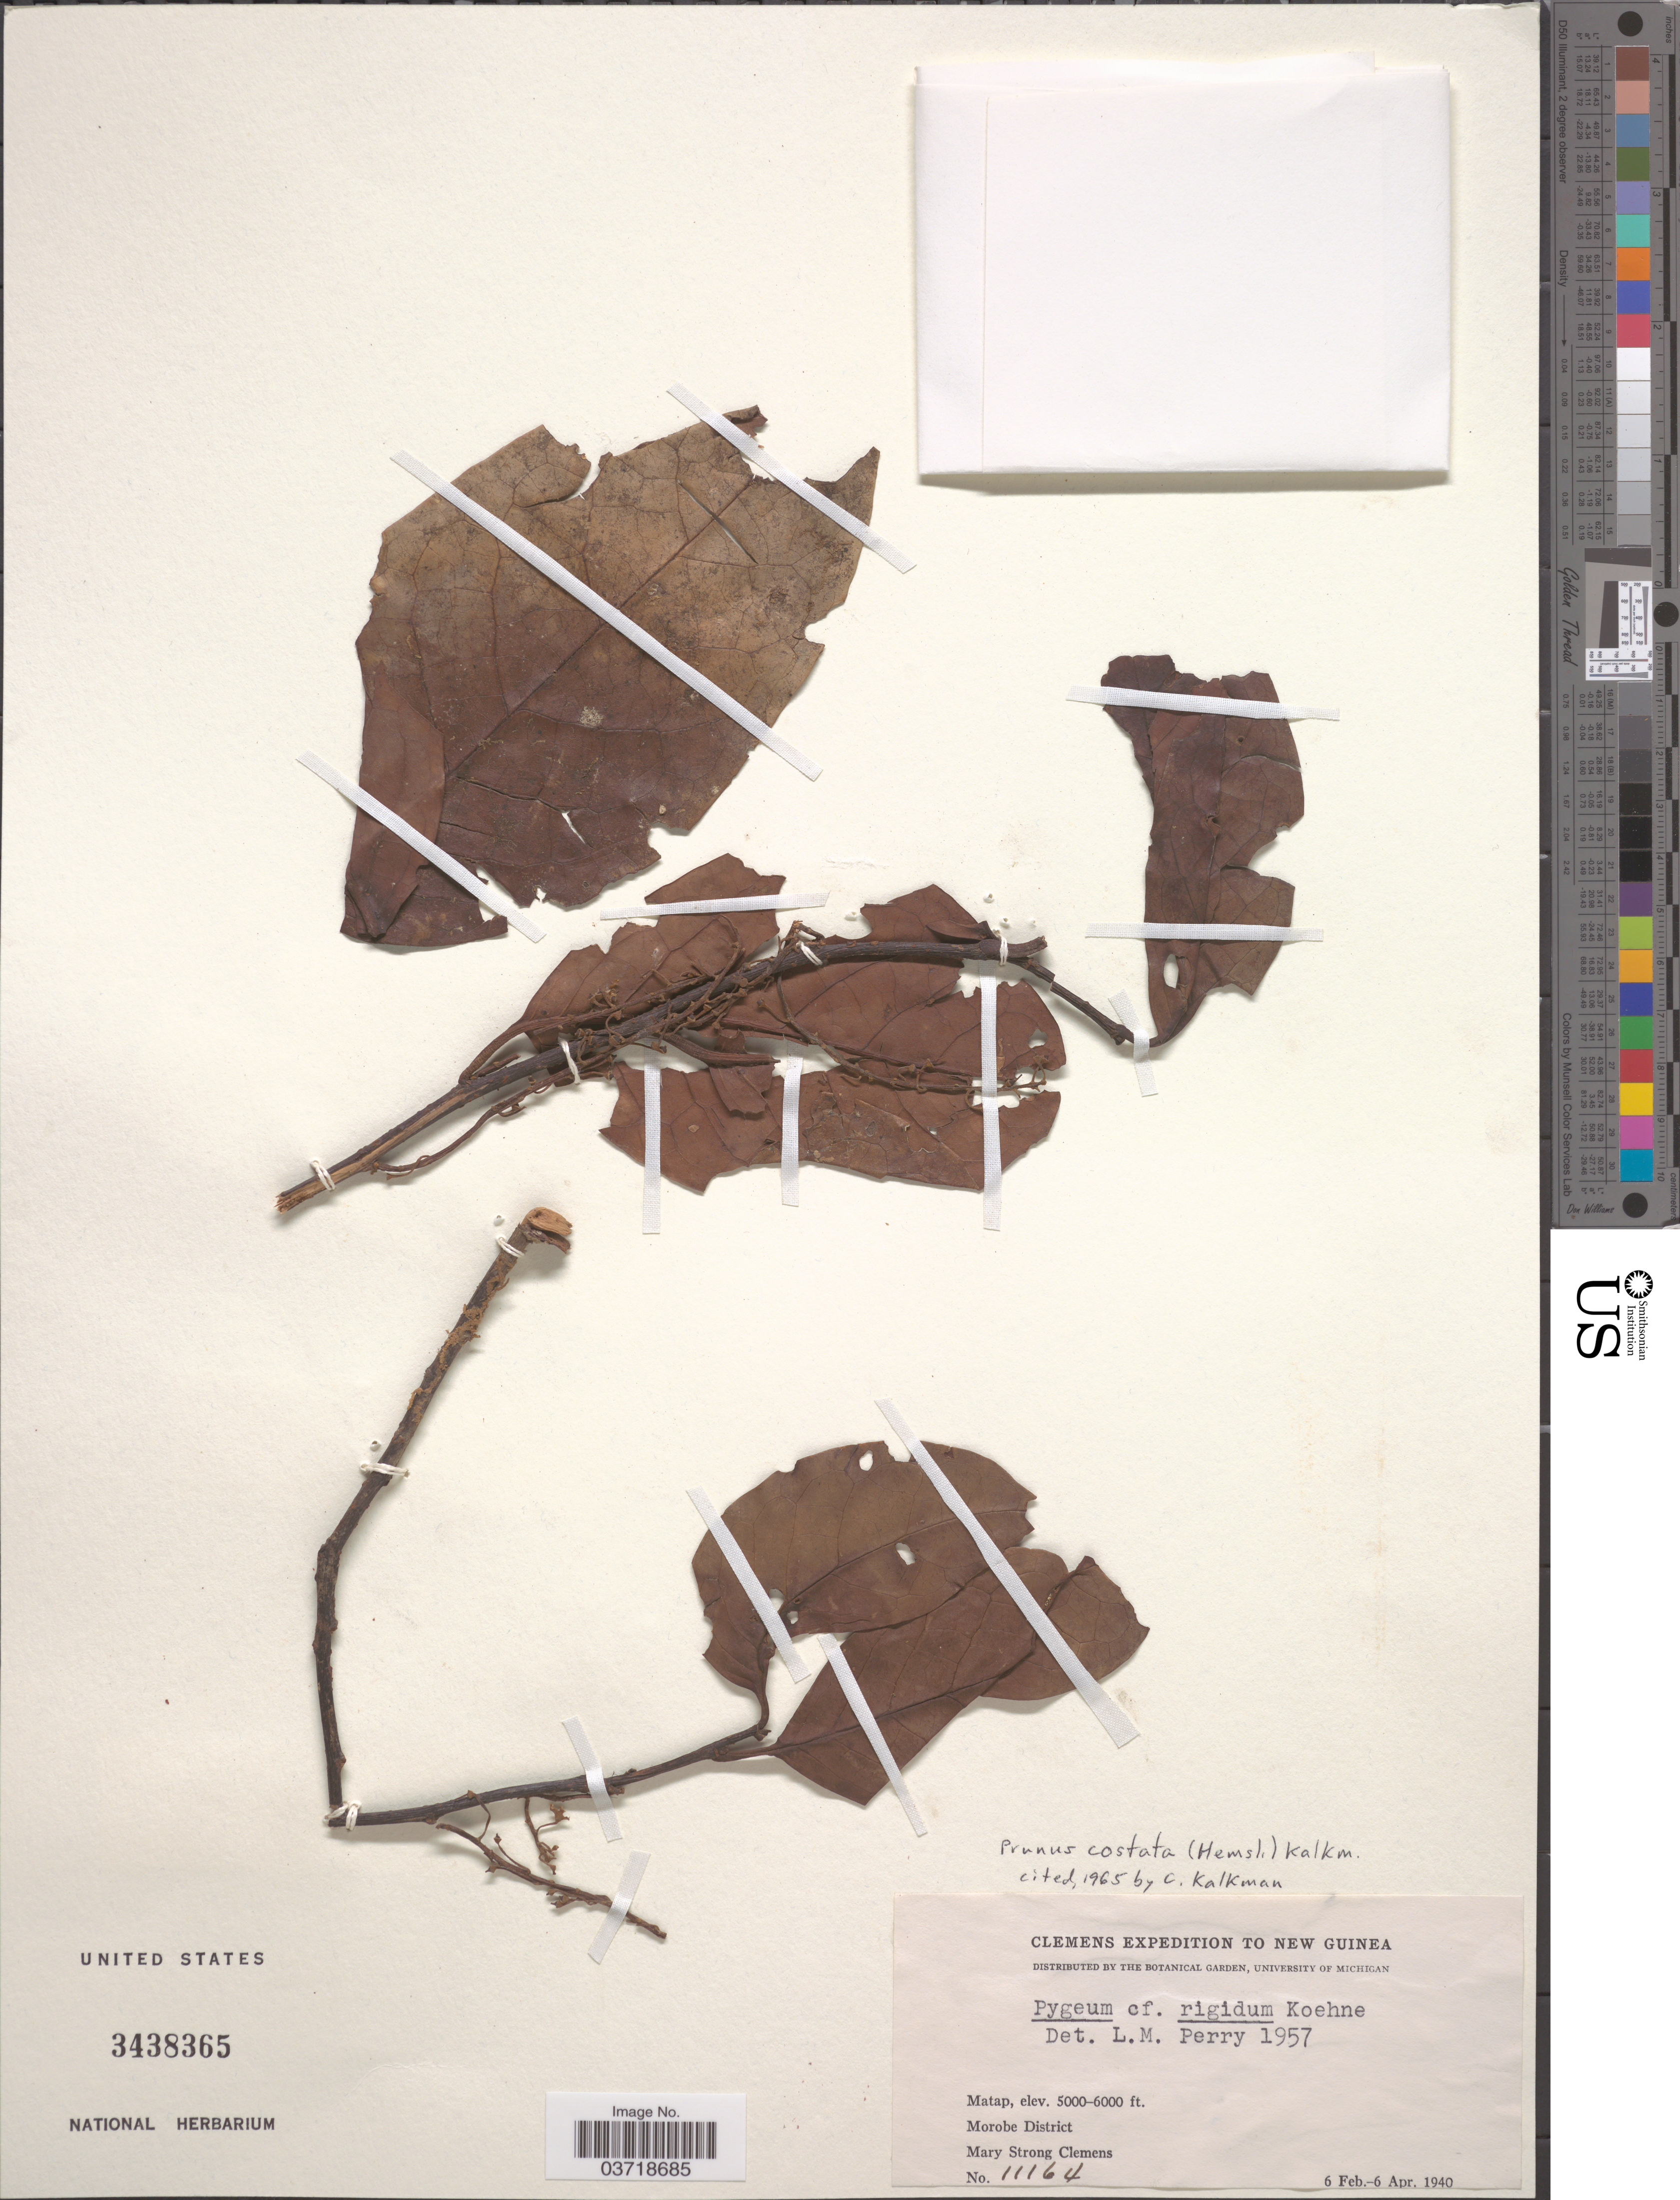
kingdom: Plantae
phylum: Tracheophyta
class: Magnoliopsida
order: Rosales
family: Rosaceae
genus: Prunus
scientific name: Prunus costata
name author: (Hemsl.) Kalkman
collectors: M. S. Clemens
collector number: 11164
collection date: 1940-02-06/1940-04-06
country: Papua New Guinea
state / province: Morobe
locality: New Guinea. Matap. Morobe District.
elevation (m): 1524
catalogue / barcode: US 3438365